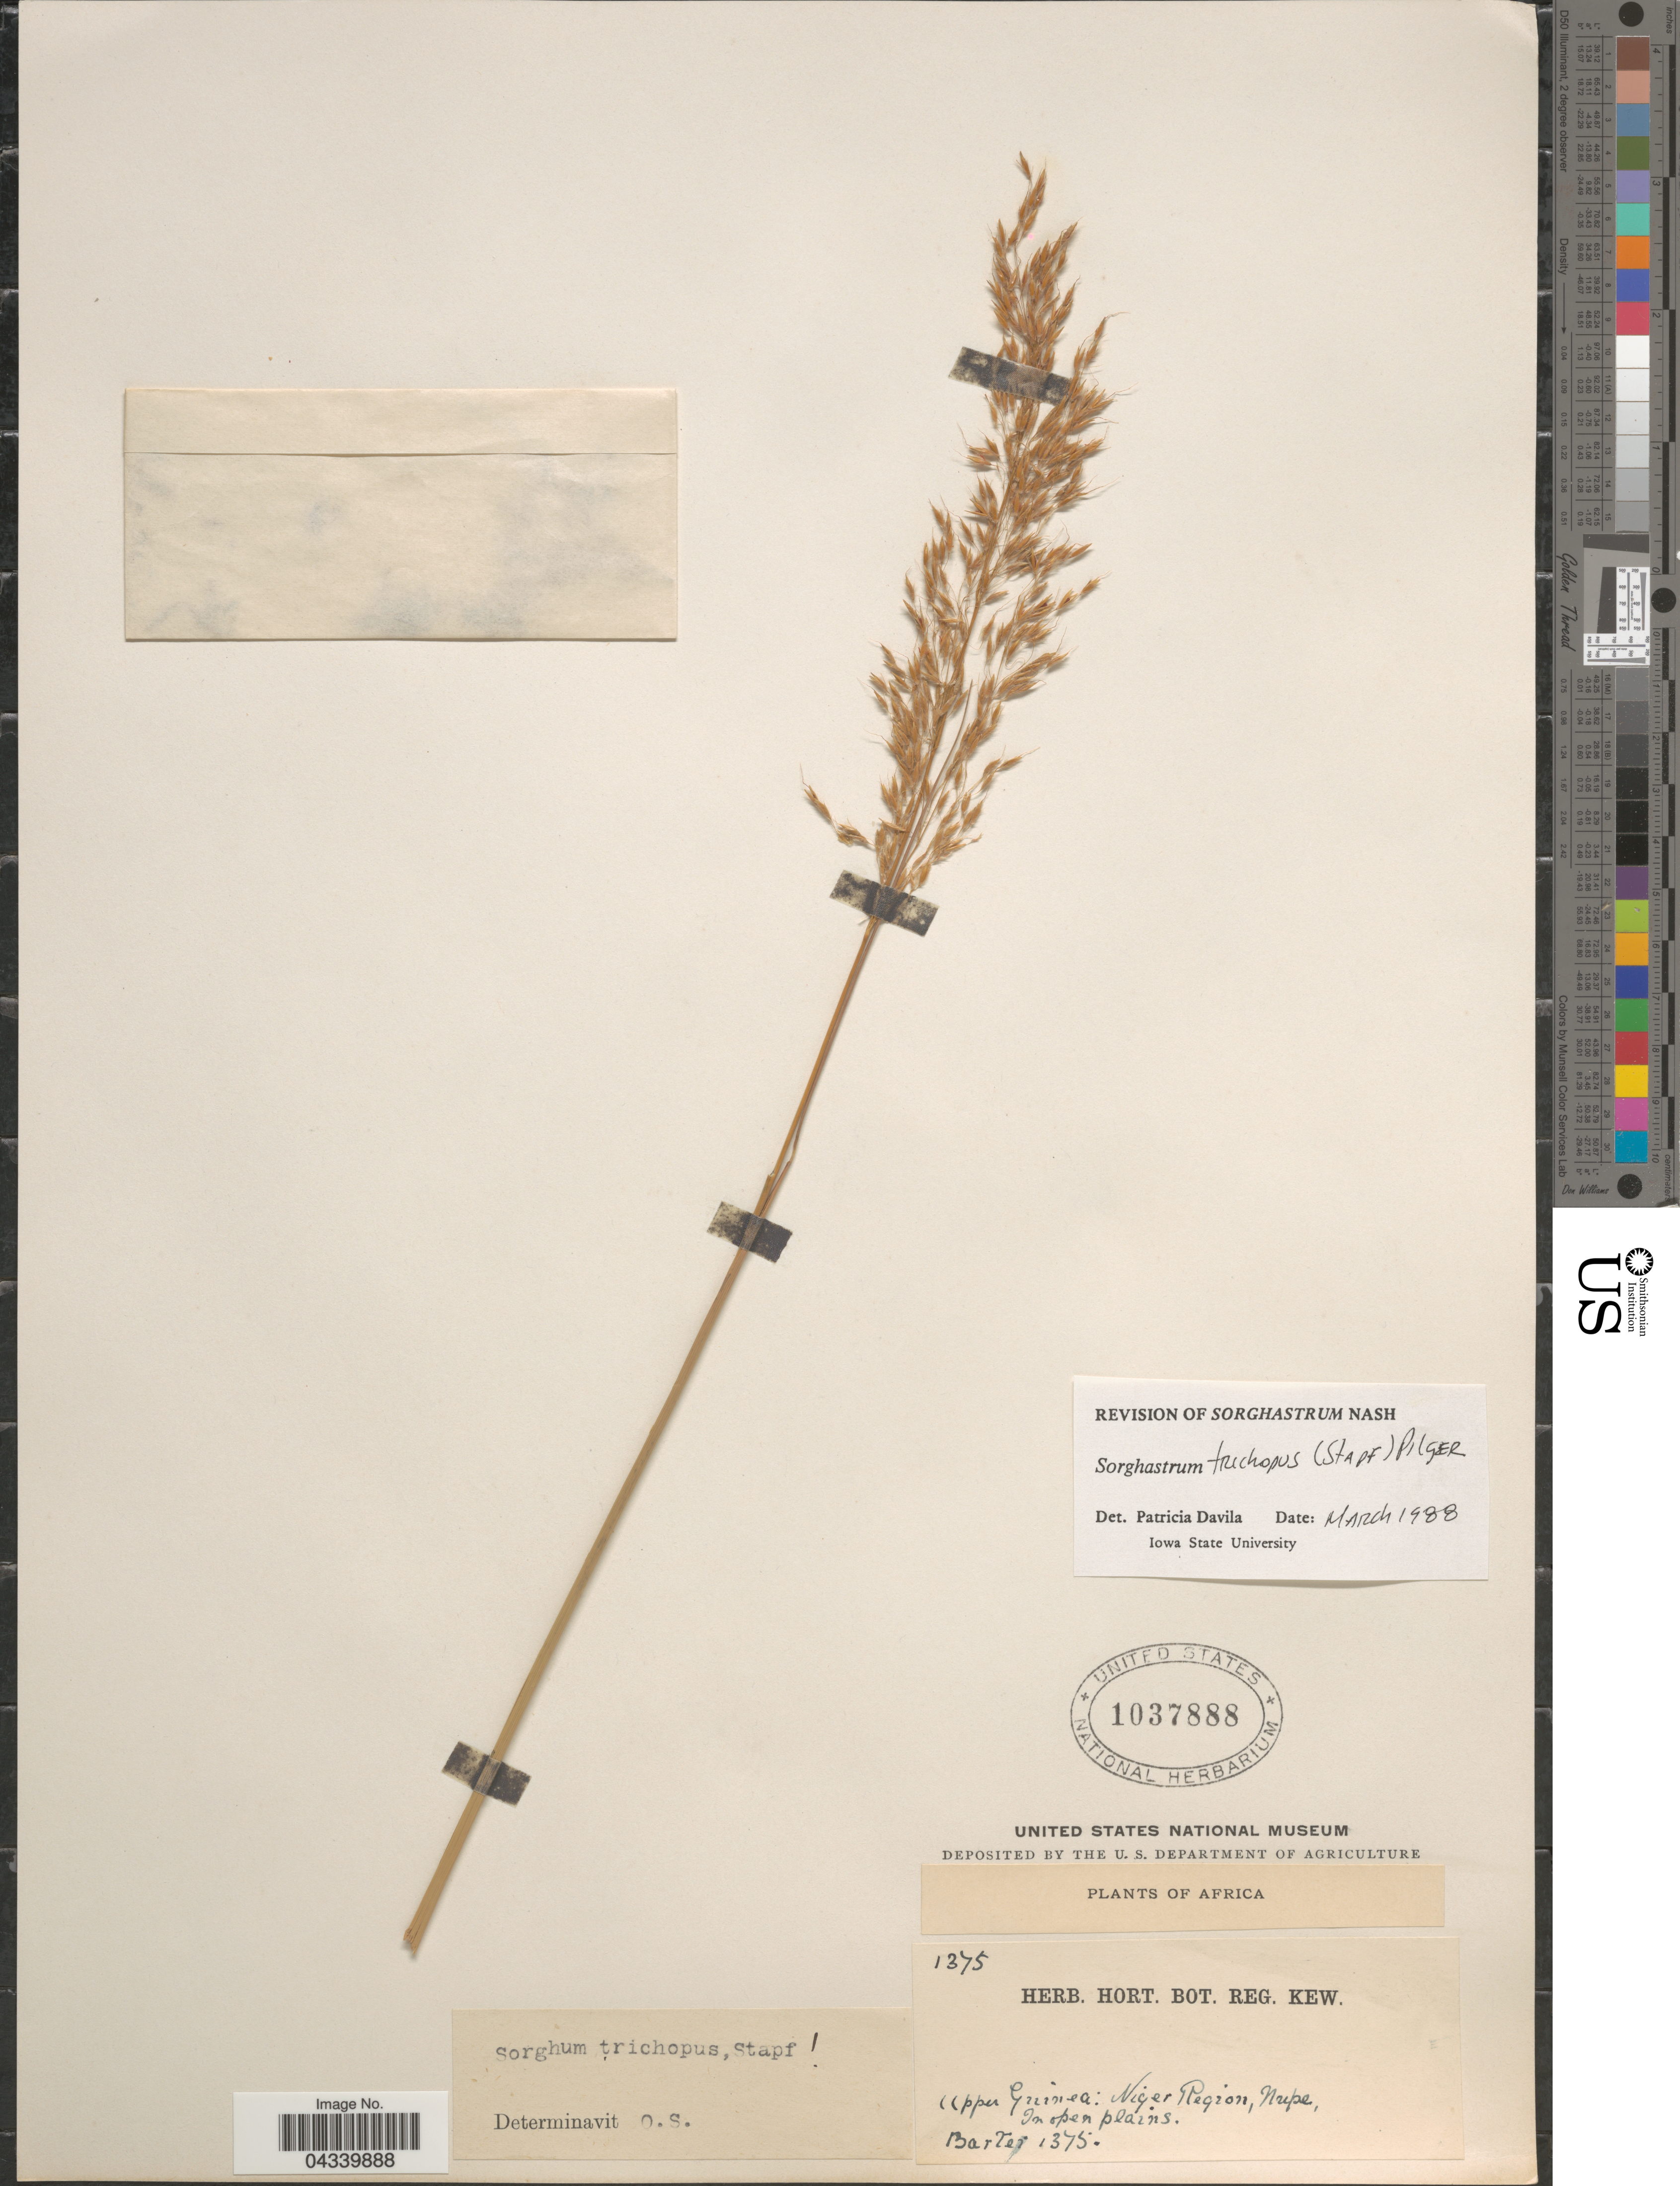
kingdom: Plantae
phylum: Tracheophyta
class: Liliopsida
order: Poales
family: Poaceae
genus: Sorghastrum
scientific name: Sorghastrum stipoides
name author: (Kunth) Nash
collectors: -. Barter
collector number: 1375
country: Guinea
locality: Upper Guinea: Niger Region, Nupe, In open plains.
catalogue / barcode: US 1037888